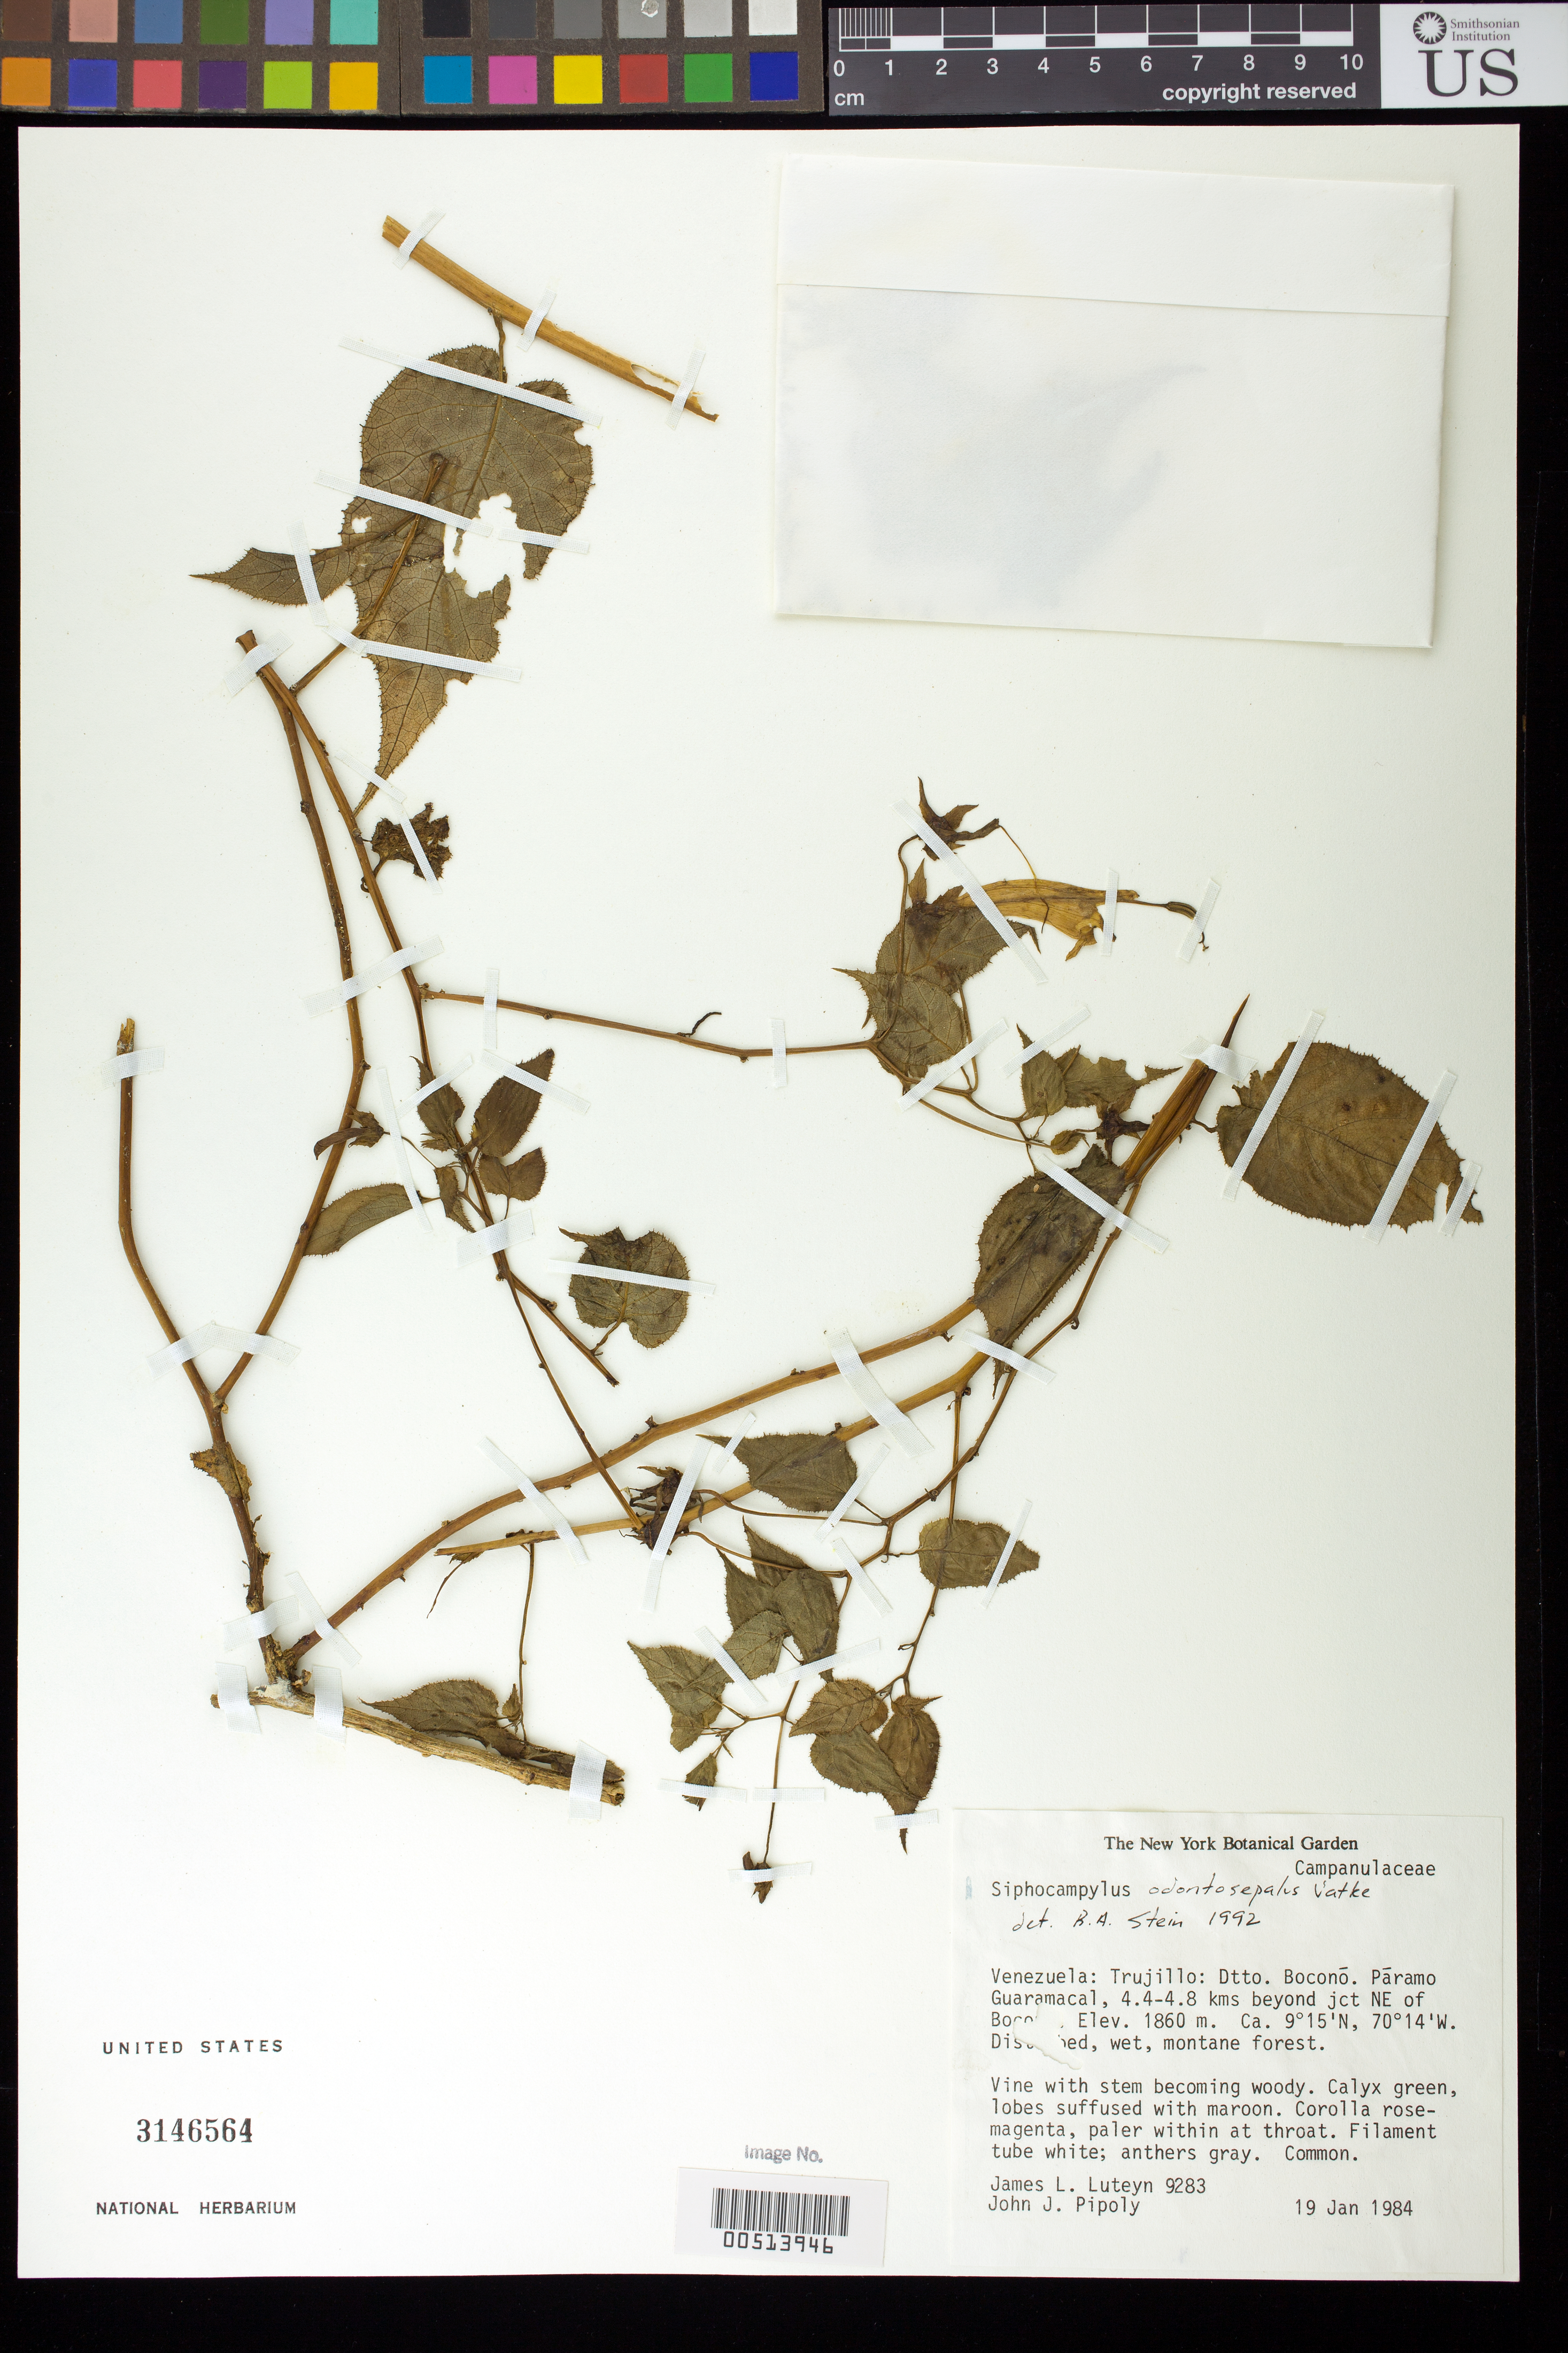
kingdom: Plantae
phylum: Tracheophyta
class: Magnoliopsida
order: Asterales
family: Campanulaceae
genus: Siphocampylus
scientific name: Siphocampylus odontosepalus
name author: Vatke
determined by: Stein, B. A., Senior Director, Climate Adaptation and Resilience, National Wildlife Federation (UNITED STATES)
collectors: J. L. Luteyn & J. J. Pipoly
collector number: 9283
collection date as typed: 19 Jan 1984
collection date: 1984-01-19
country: Venezuela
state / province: Trujillo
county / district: Boconó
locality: Páramo de Guaramacal, 4.4-4.8 kms beyond jct NE of Boconó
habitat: Disturbed [sic], wet, montane forest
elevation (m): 1860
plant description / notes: NY, PORT, US, VEN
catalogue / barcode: US 3146564